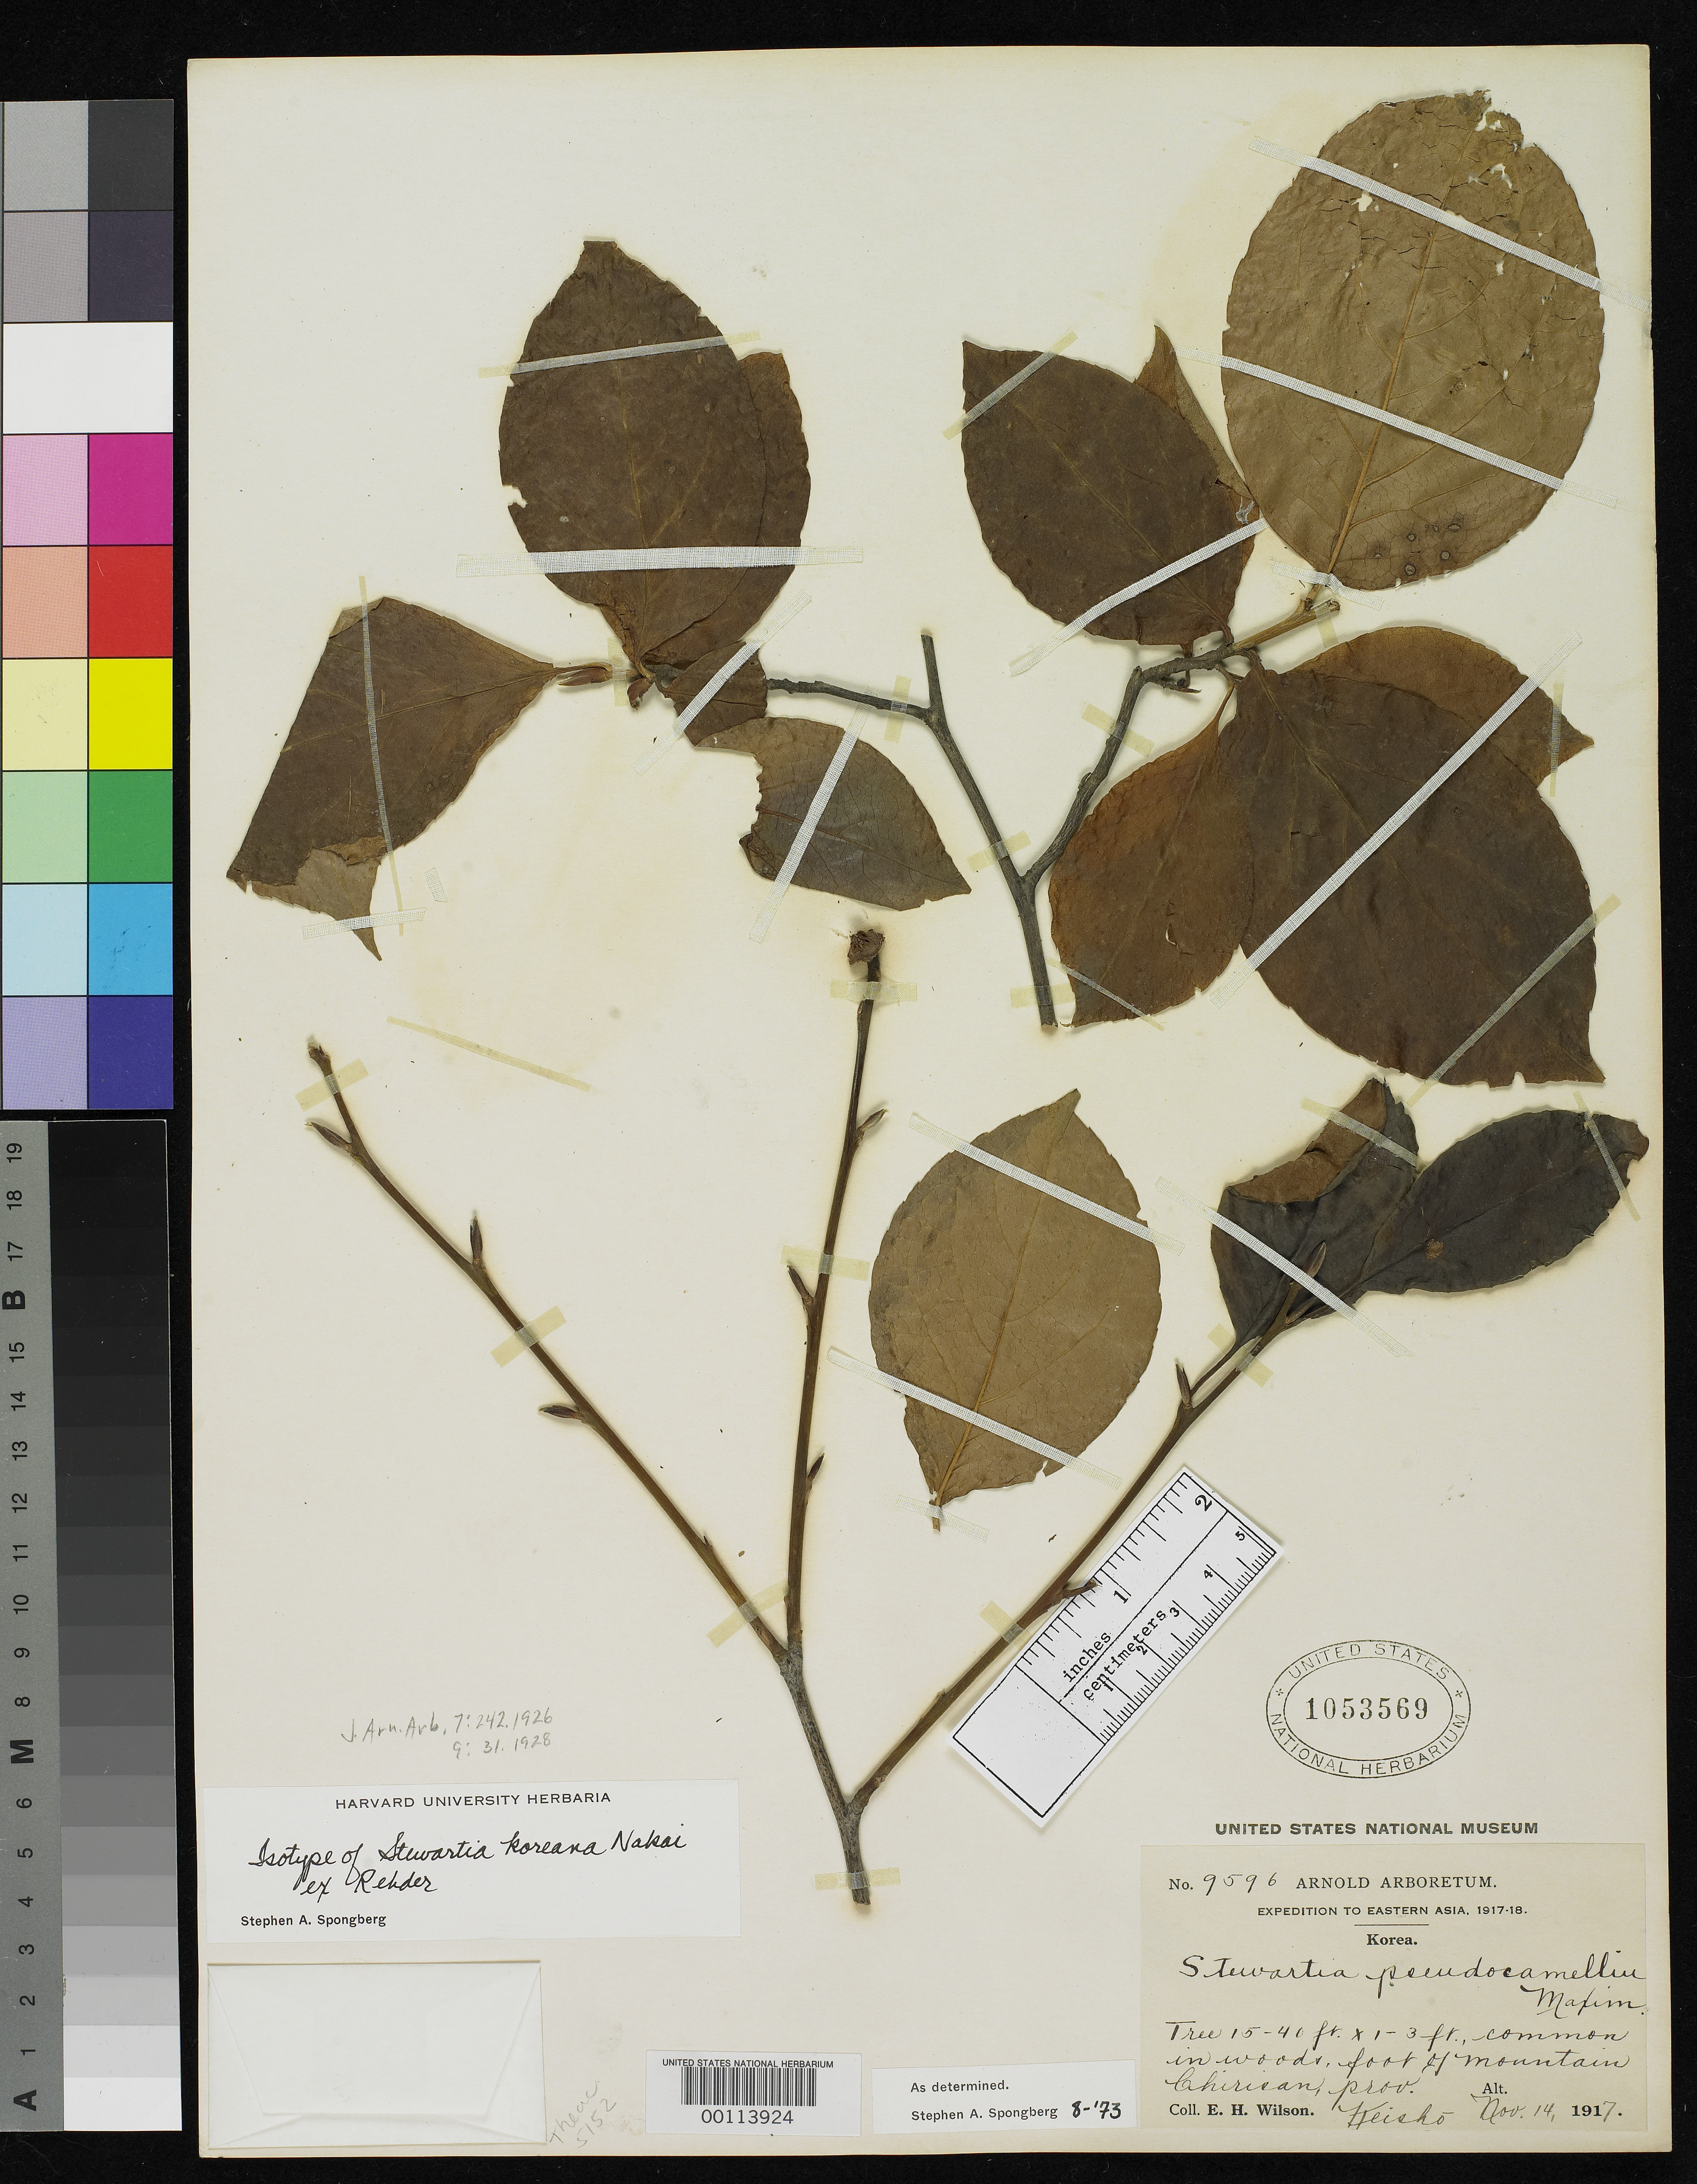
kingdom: Plantae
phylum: Tracheophyta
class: Magnoliopsida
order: Ericales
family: Theaceae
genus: Stewartia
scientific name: Stewartia koreana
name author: Nakai ex Rehder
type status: Isotype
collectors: E. H. Wilson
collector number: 9596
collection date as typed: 14 Nov 1917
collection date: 1917-11-14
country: South Korea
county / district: Kwangju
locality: Foot of Mt. Chirishan.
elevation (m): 600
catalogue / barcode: US 1053569